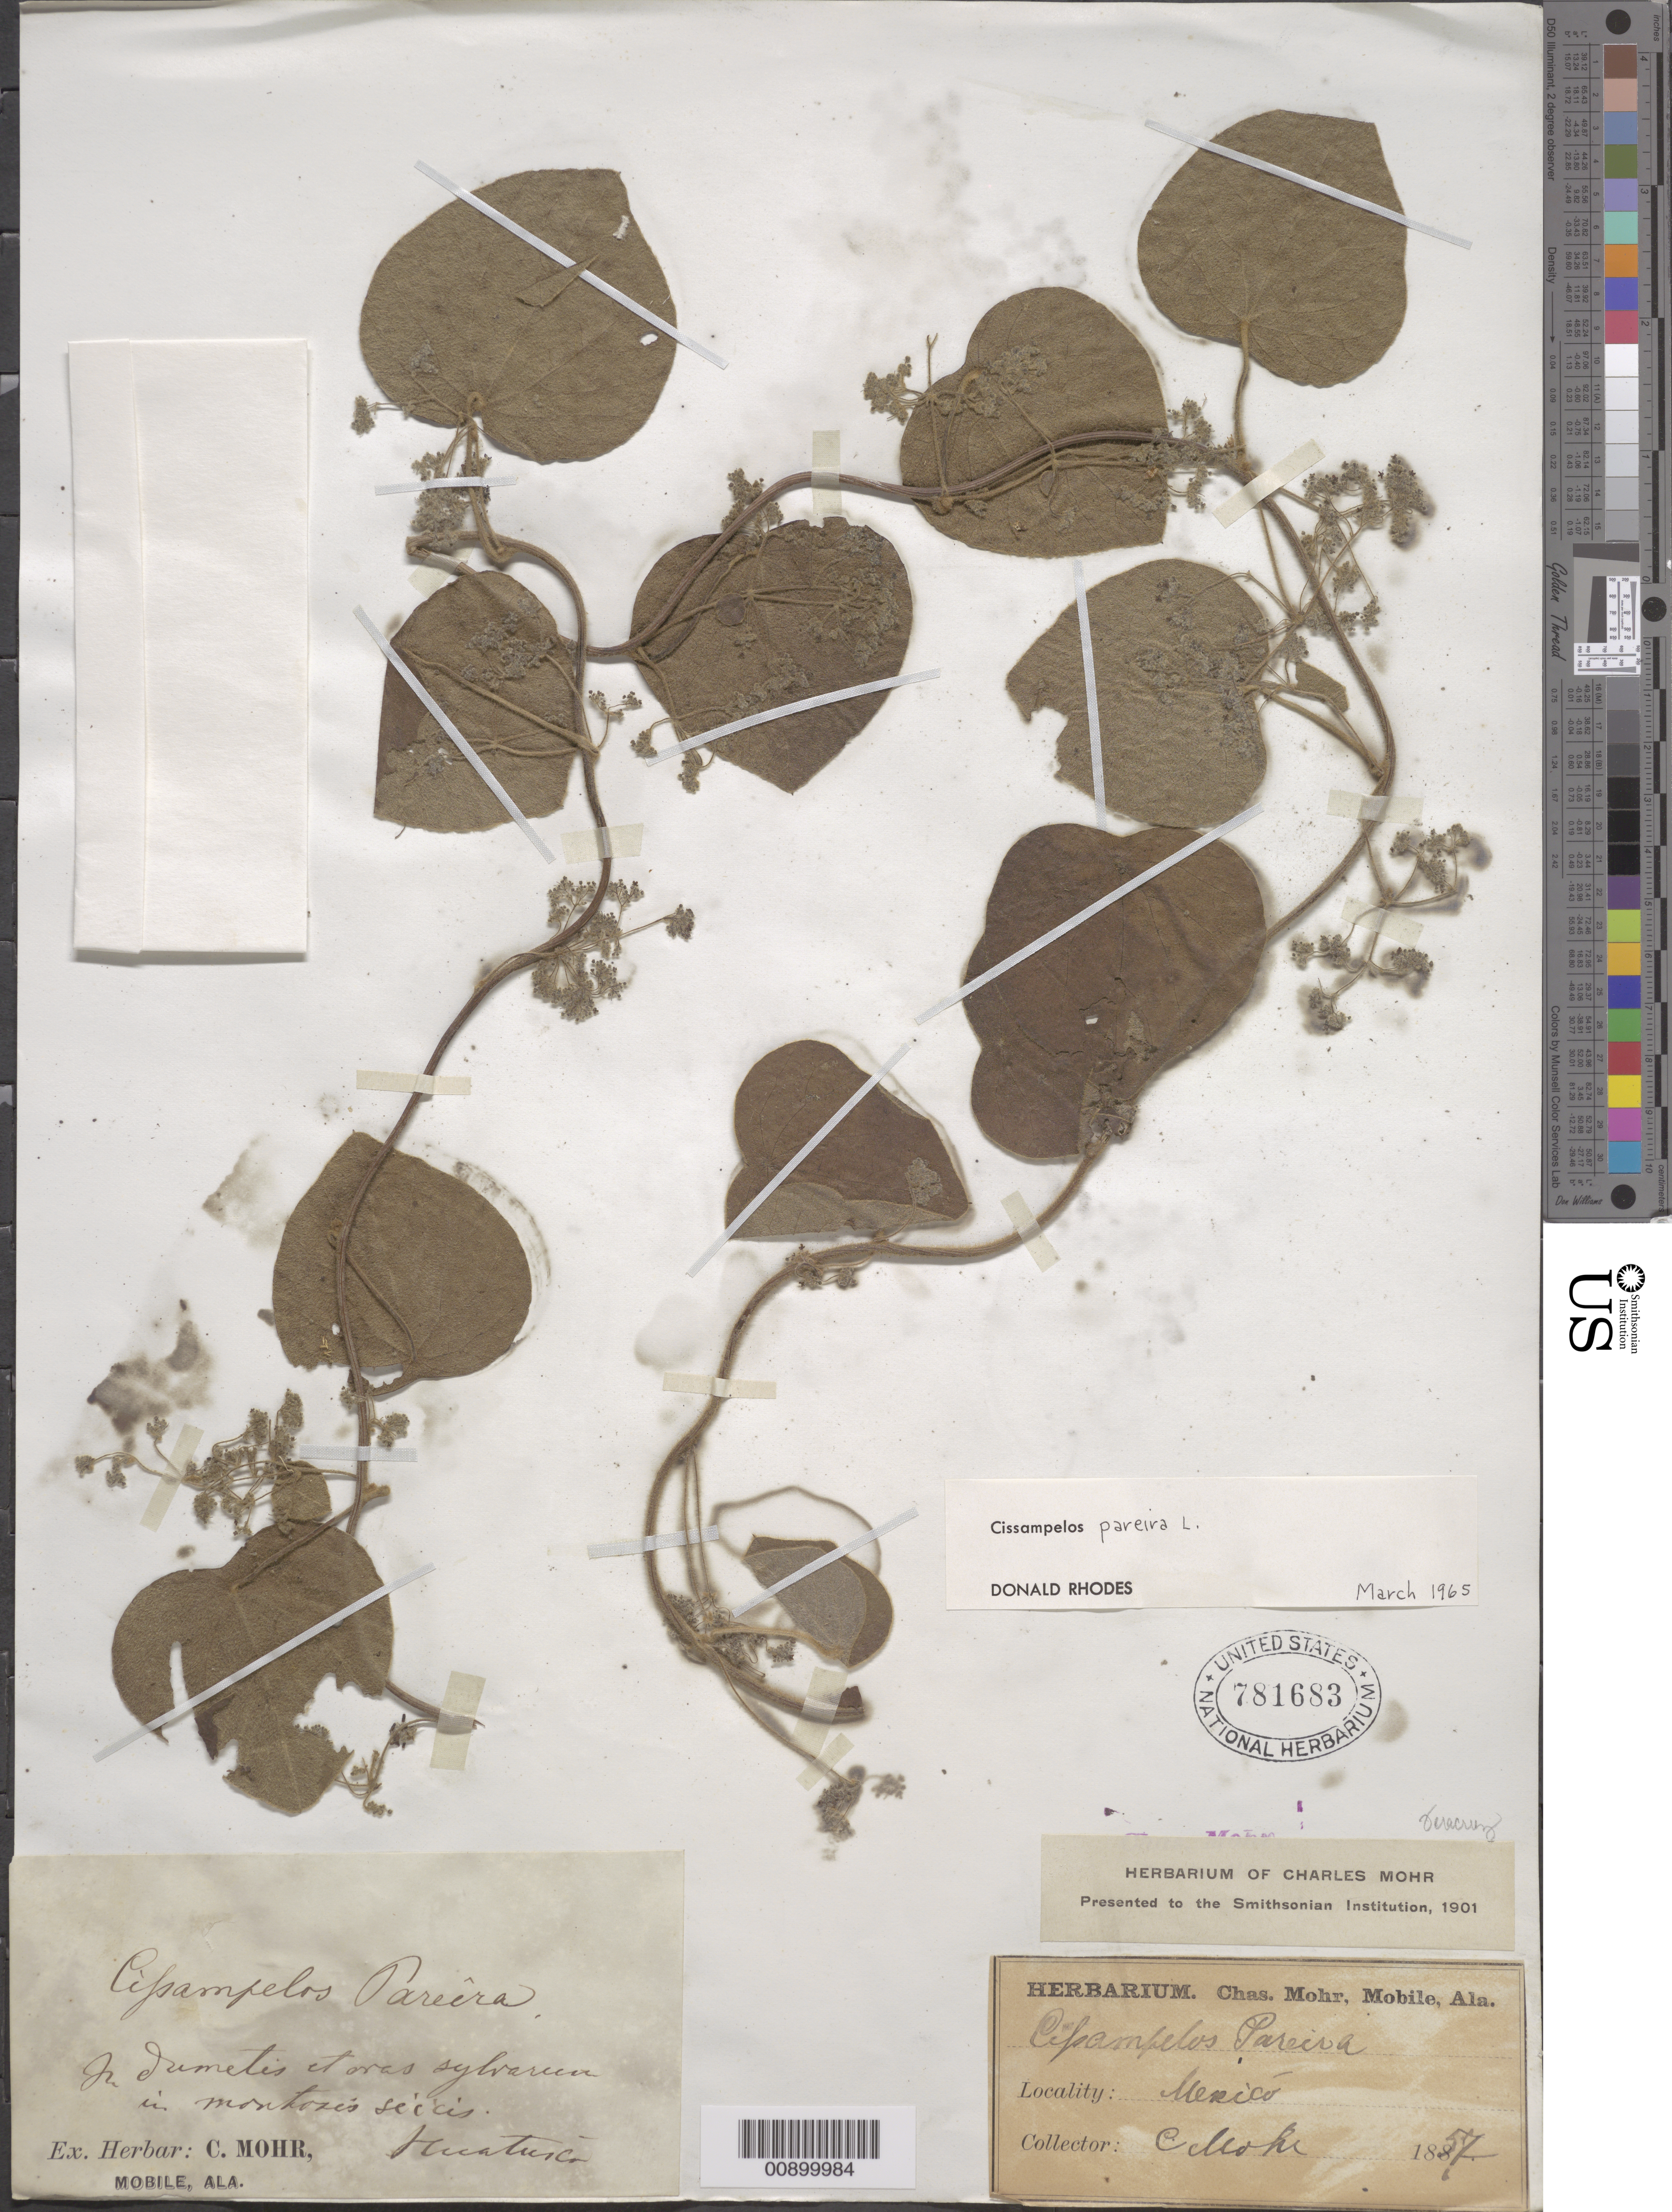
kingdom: Plantae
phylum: Tracheophyta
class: Magnoliopsida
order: Ranunculales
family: Menispermaceae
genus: Cissampelos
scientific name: Cissampelos pareira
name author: L.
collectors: C. T. Mohr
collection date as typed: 1857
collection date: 1857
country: Mexico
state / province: Veracruz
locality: Huatusco.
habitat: In jumetis et oras sylvarun in montoris seccis (illegible).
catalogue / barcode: US 781683